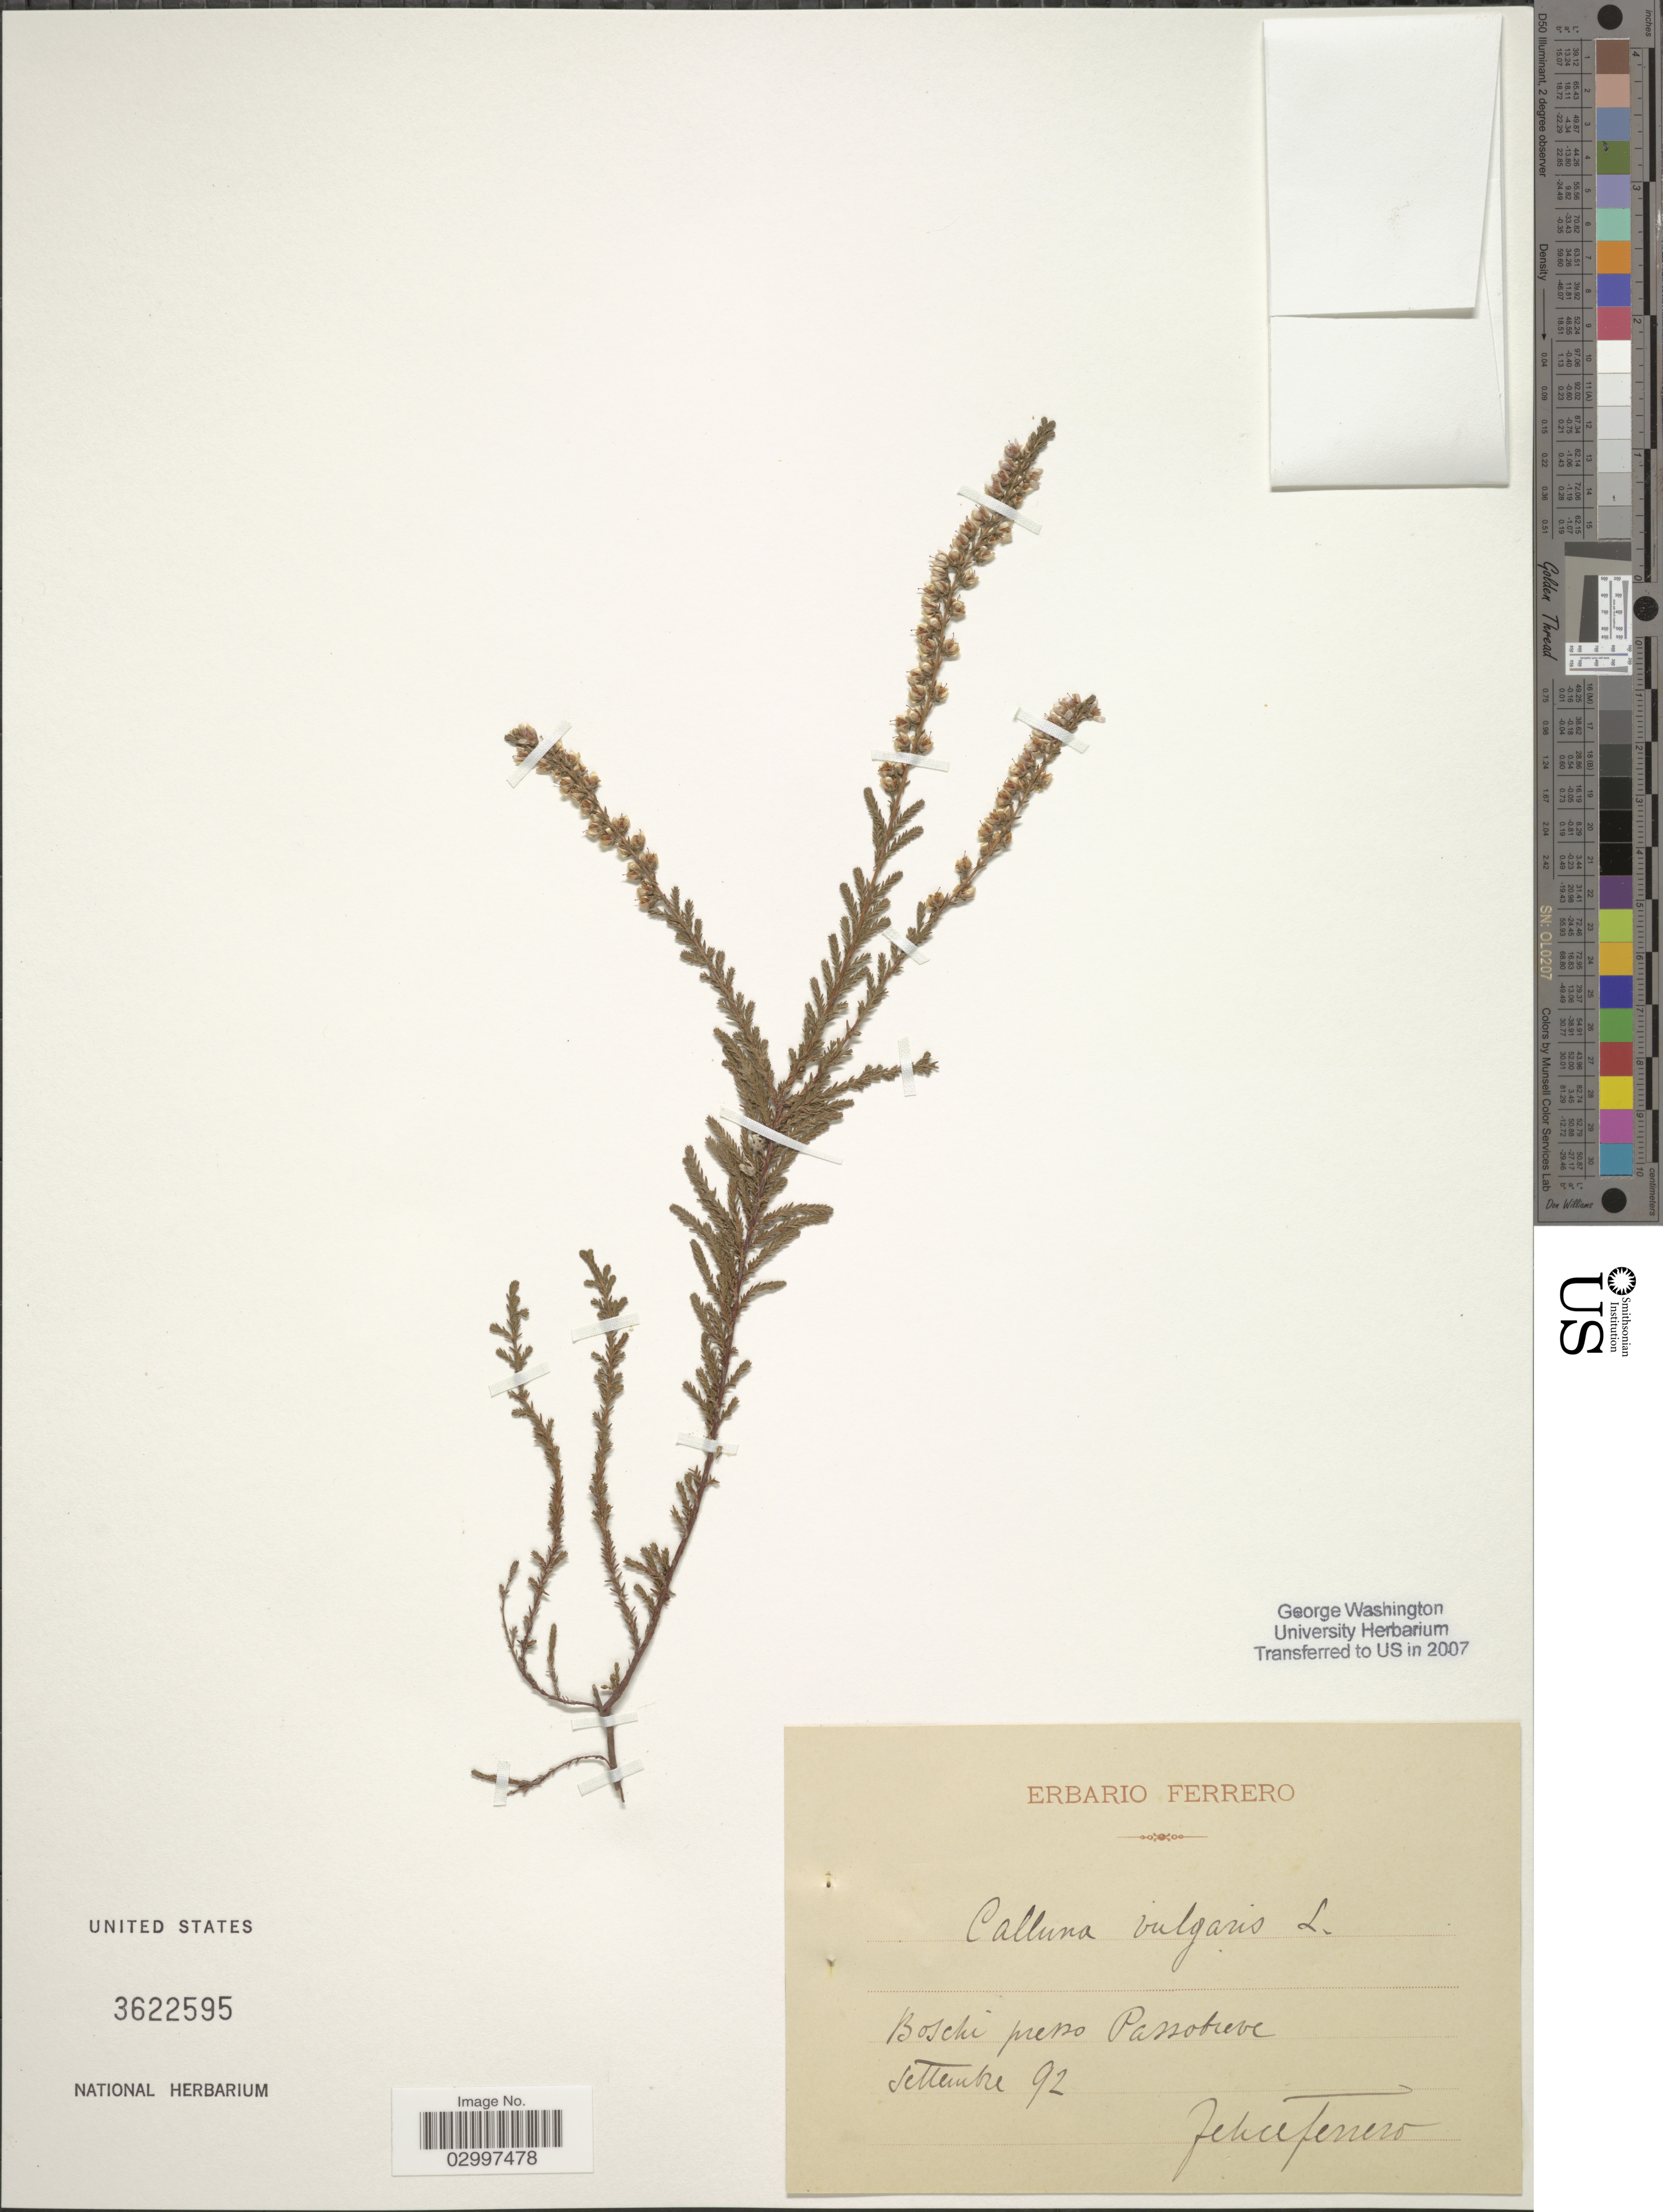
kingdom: Plantae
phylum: Tracheophyta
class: Magnoliopsida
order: Ericales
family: Ericaceae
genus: Calluna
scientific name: Calluna vulgaris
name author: (L.) Hull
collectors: F. Ferrero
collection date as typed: Transcribed d/m/y: /9/92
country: Italy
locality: Boschi presso Passobreve.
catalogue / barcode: US 3622595